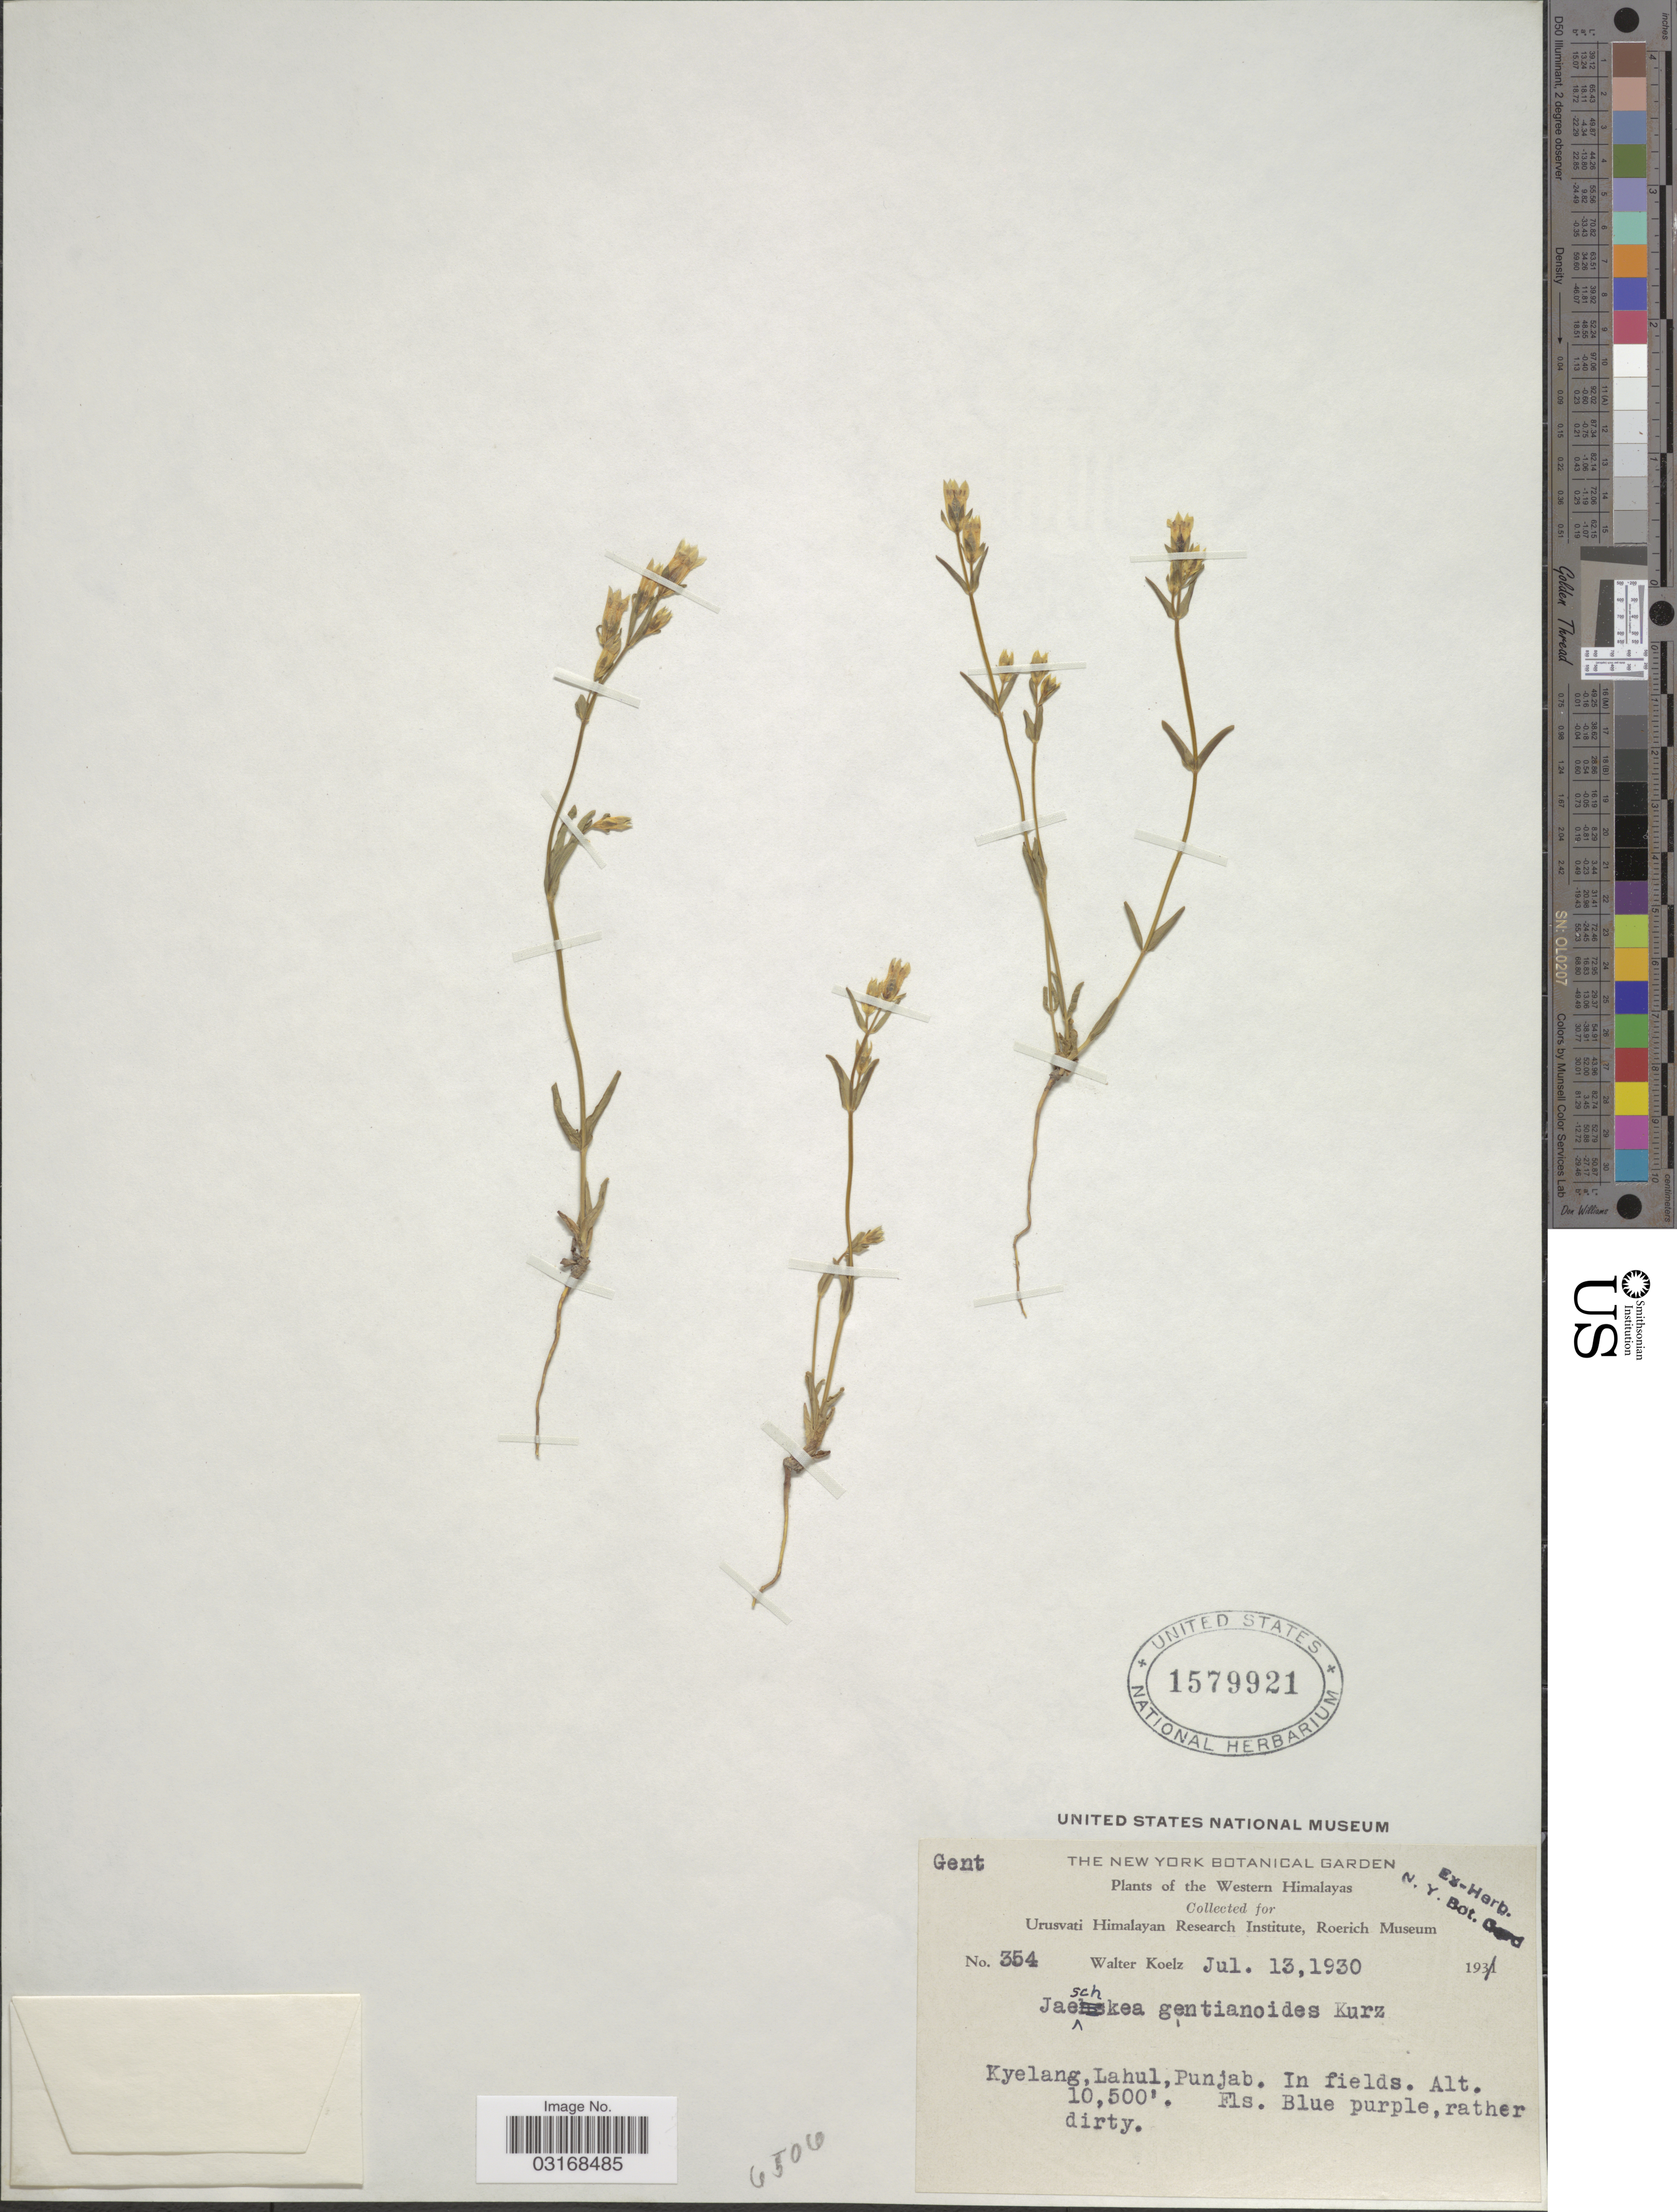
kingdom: Plantae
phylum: Tracheophyta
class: Magnoliopsida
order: Gentianales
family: Gentianaceae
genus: Jaeschkea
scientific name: Jaeschkea gentianoides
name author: Kurz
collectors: W. N. Koelz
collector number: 354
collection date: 1930-07-13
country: India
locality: Western Himalayas. Kyelang, Lahul.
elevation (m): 3200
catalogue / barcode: US 1579921